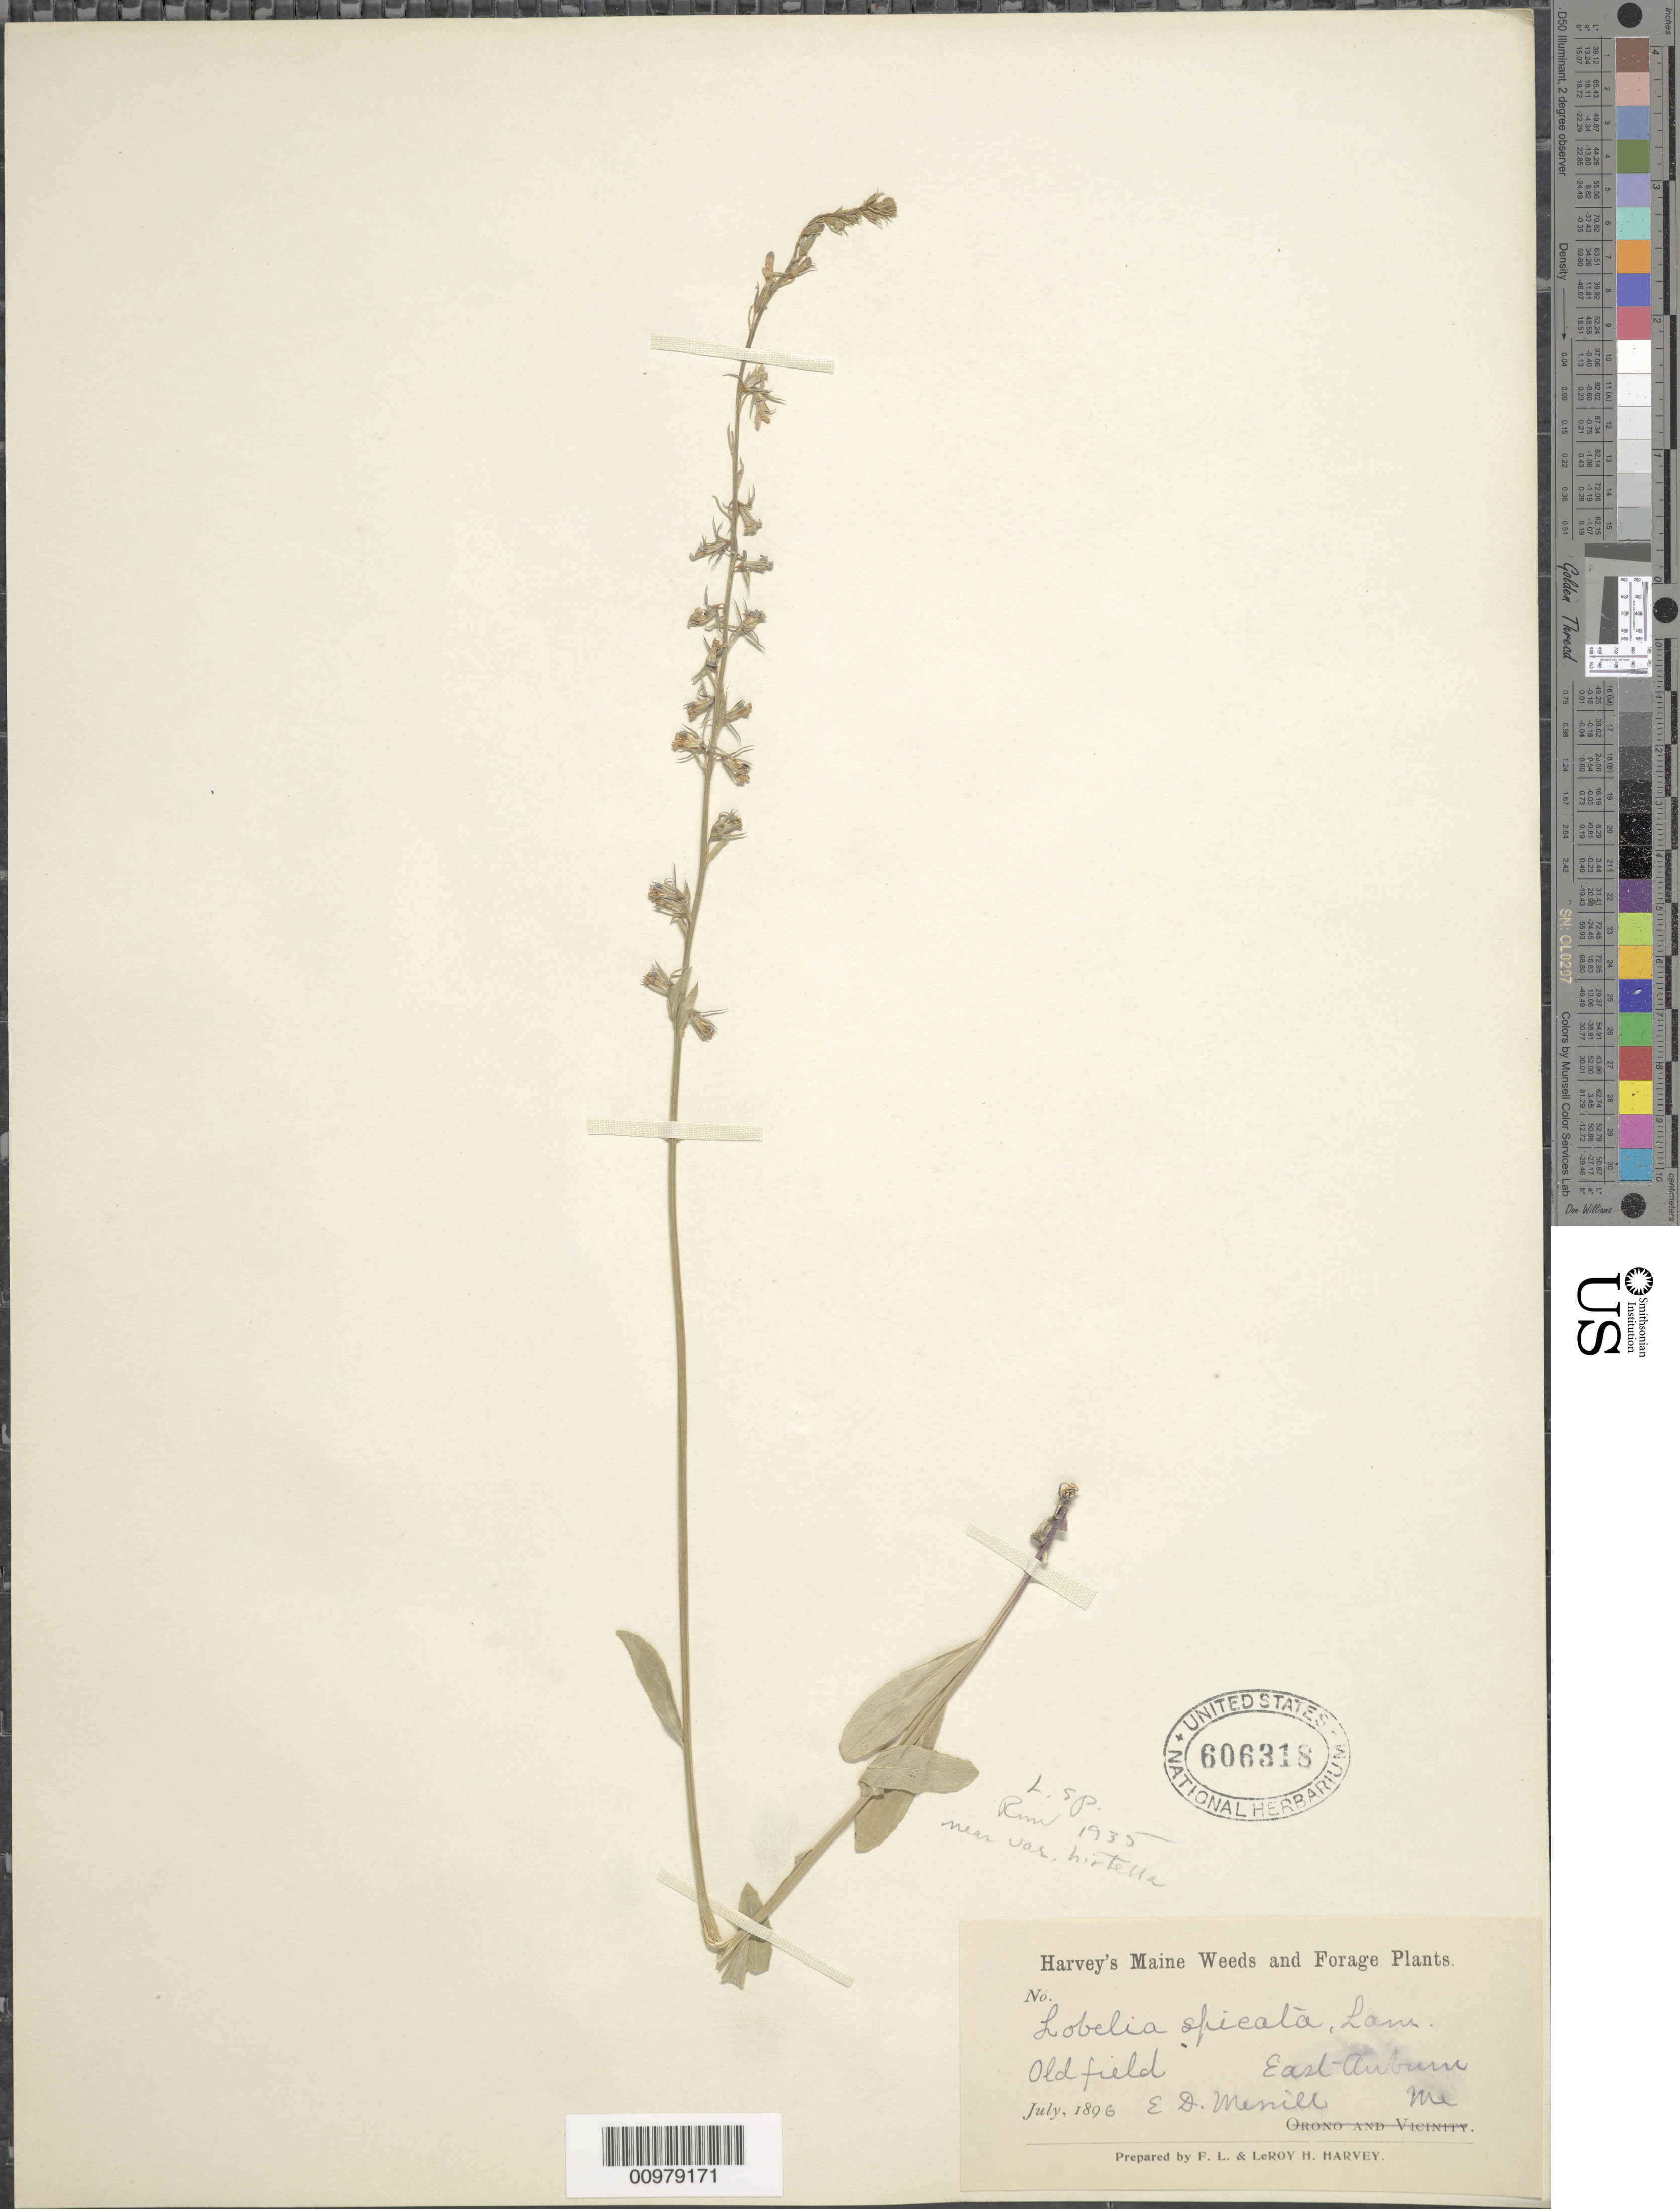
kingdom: Plantae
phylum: Tracheophyta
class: Magnoliopsida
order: Asterales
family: Campanulaceae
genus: Lobelia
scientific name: Lobelia spicata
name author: Lam.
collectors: E. D. Merrill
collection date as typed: Jul 1896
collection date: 1896-07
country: United States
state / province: Maine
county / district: Androscoggin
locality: East Auburn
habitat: old field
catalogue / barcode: US 606318